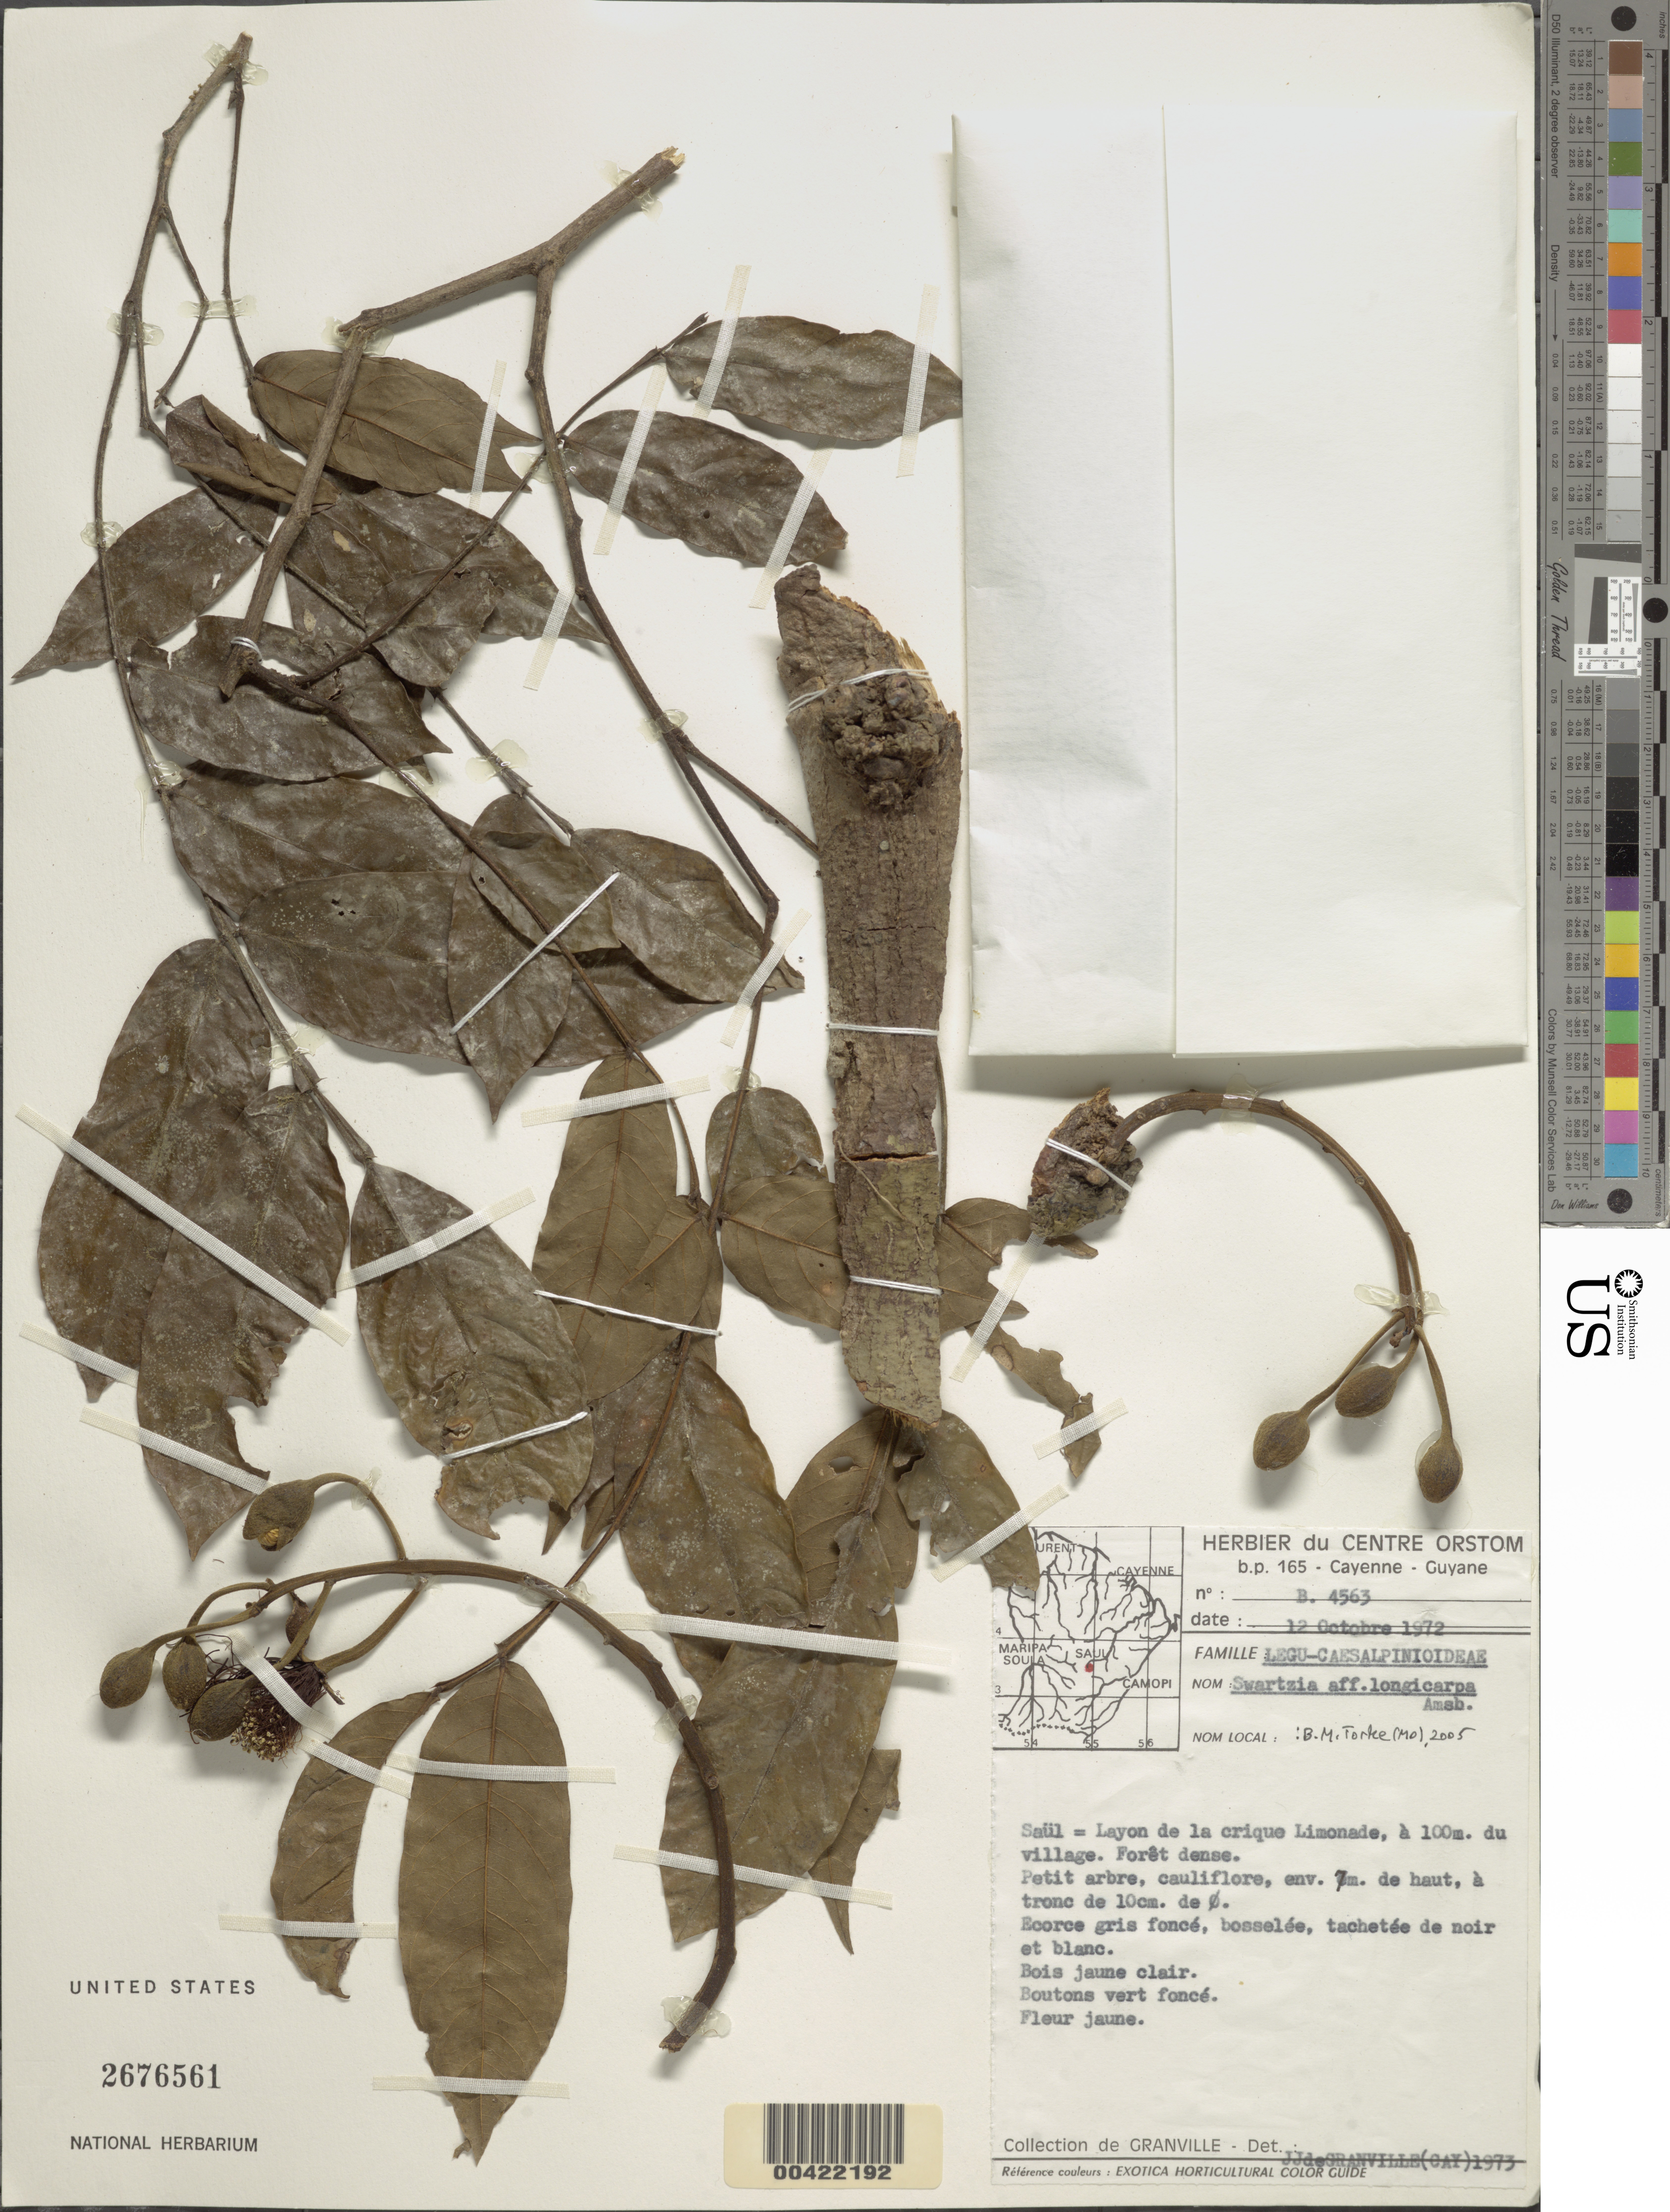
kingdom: Plantae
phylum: Tracheophyta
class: Magnoliopsida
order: Fabales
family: Fabaceae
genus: Swartzia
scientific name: Swartzia longicarpa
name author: Amshoff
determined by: Granville, J. J. de, (CAY), Institut de Recherche pour le Developpement (IRD) (FRENCH GUIANA)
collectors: J.-J. de Granville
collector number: B. 4563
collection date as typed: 12 Oct 1972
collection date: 1972-10-12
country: French Guiana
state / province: Saint-Laurent-du-Maroni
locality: Saul = layon de la crique limonade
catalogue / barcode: US 2676561